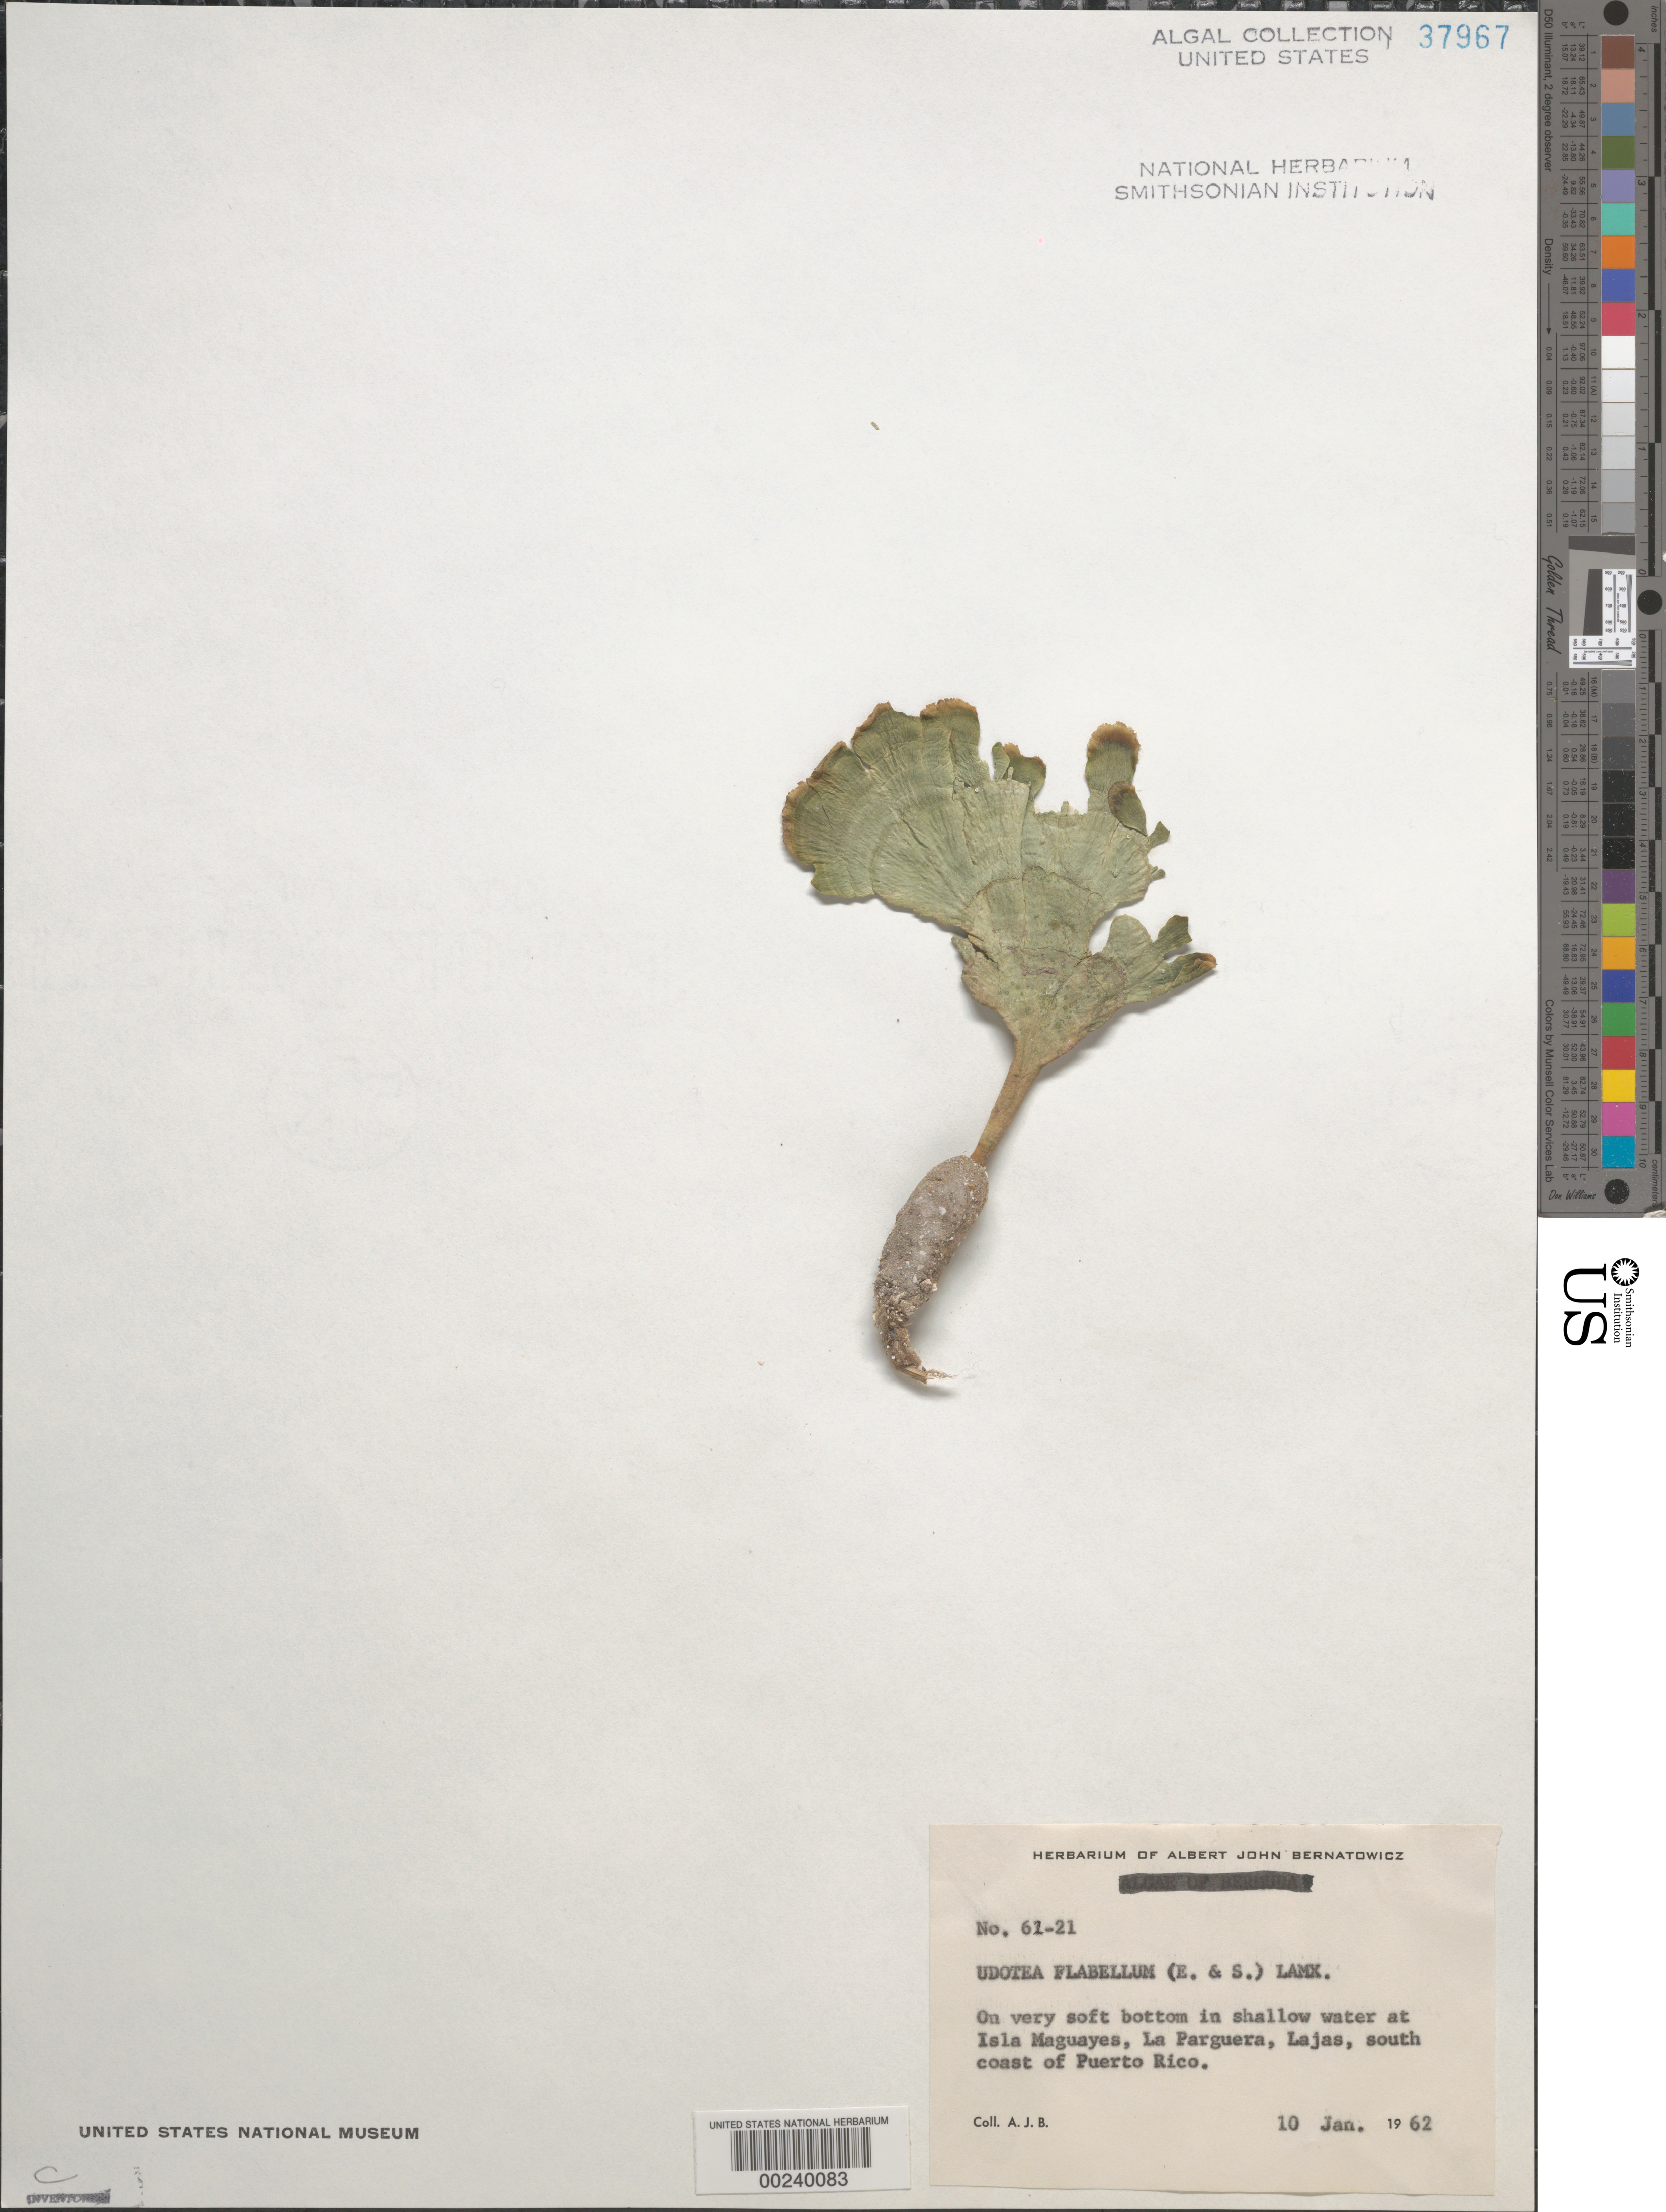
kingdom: Plantae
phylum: Chlorophyta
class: Ulvophyceae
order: Bryopsidales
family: Udoteaceae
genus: Udotea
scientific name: Udotea flabellum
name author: (J. Ellis & Sol.) M. Howe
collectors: A. Bernatowicz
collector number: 62-21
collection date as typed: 10 Jan 1962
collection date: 1962-01-10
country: Puerto Rico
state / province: Lajas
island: Isla Maguayes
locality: La parguera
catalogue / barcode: US 37967